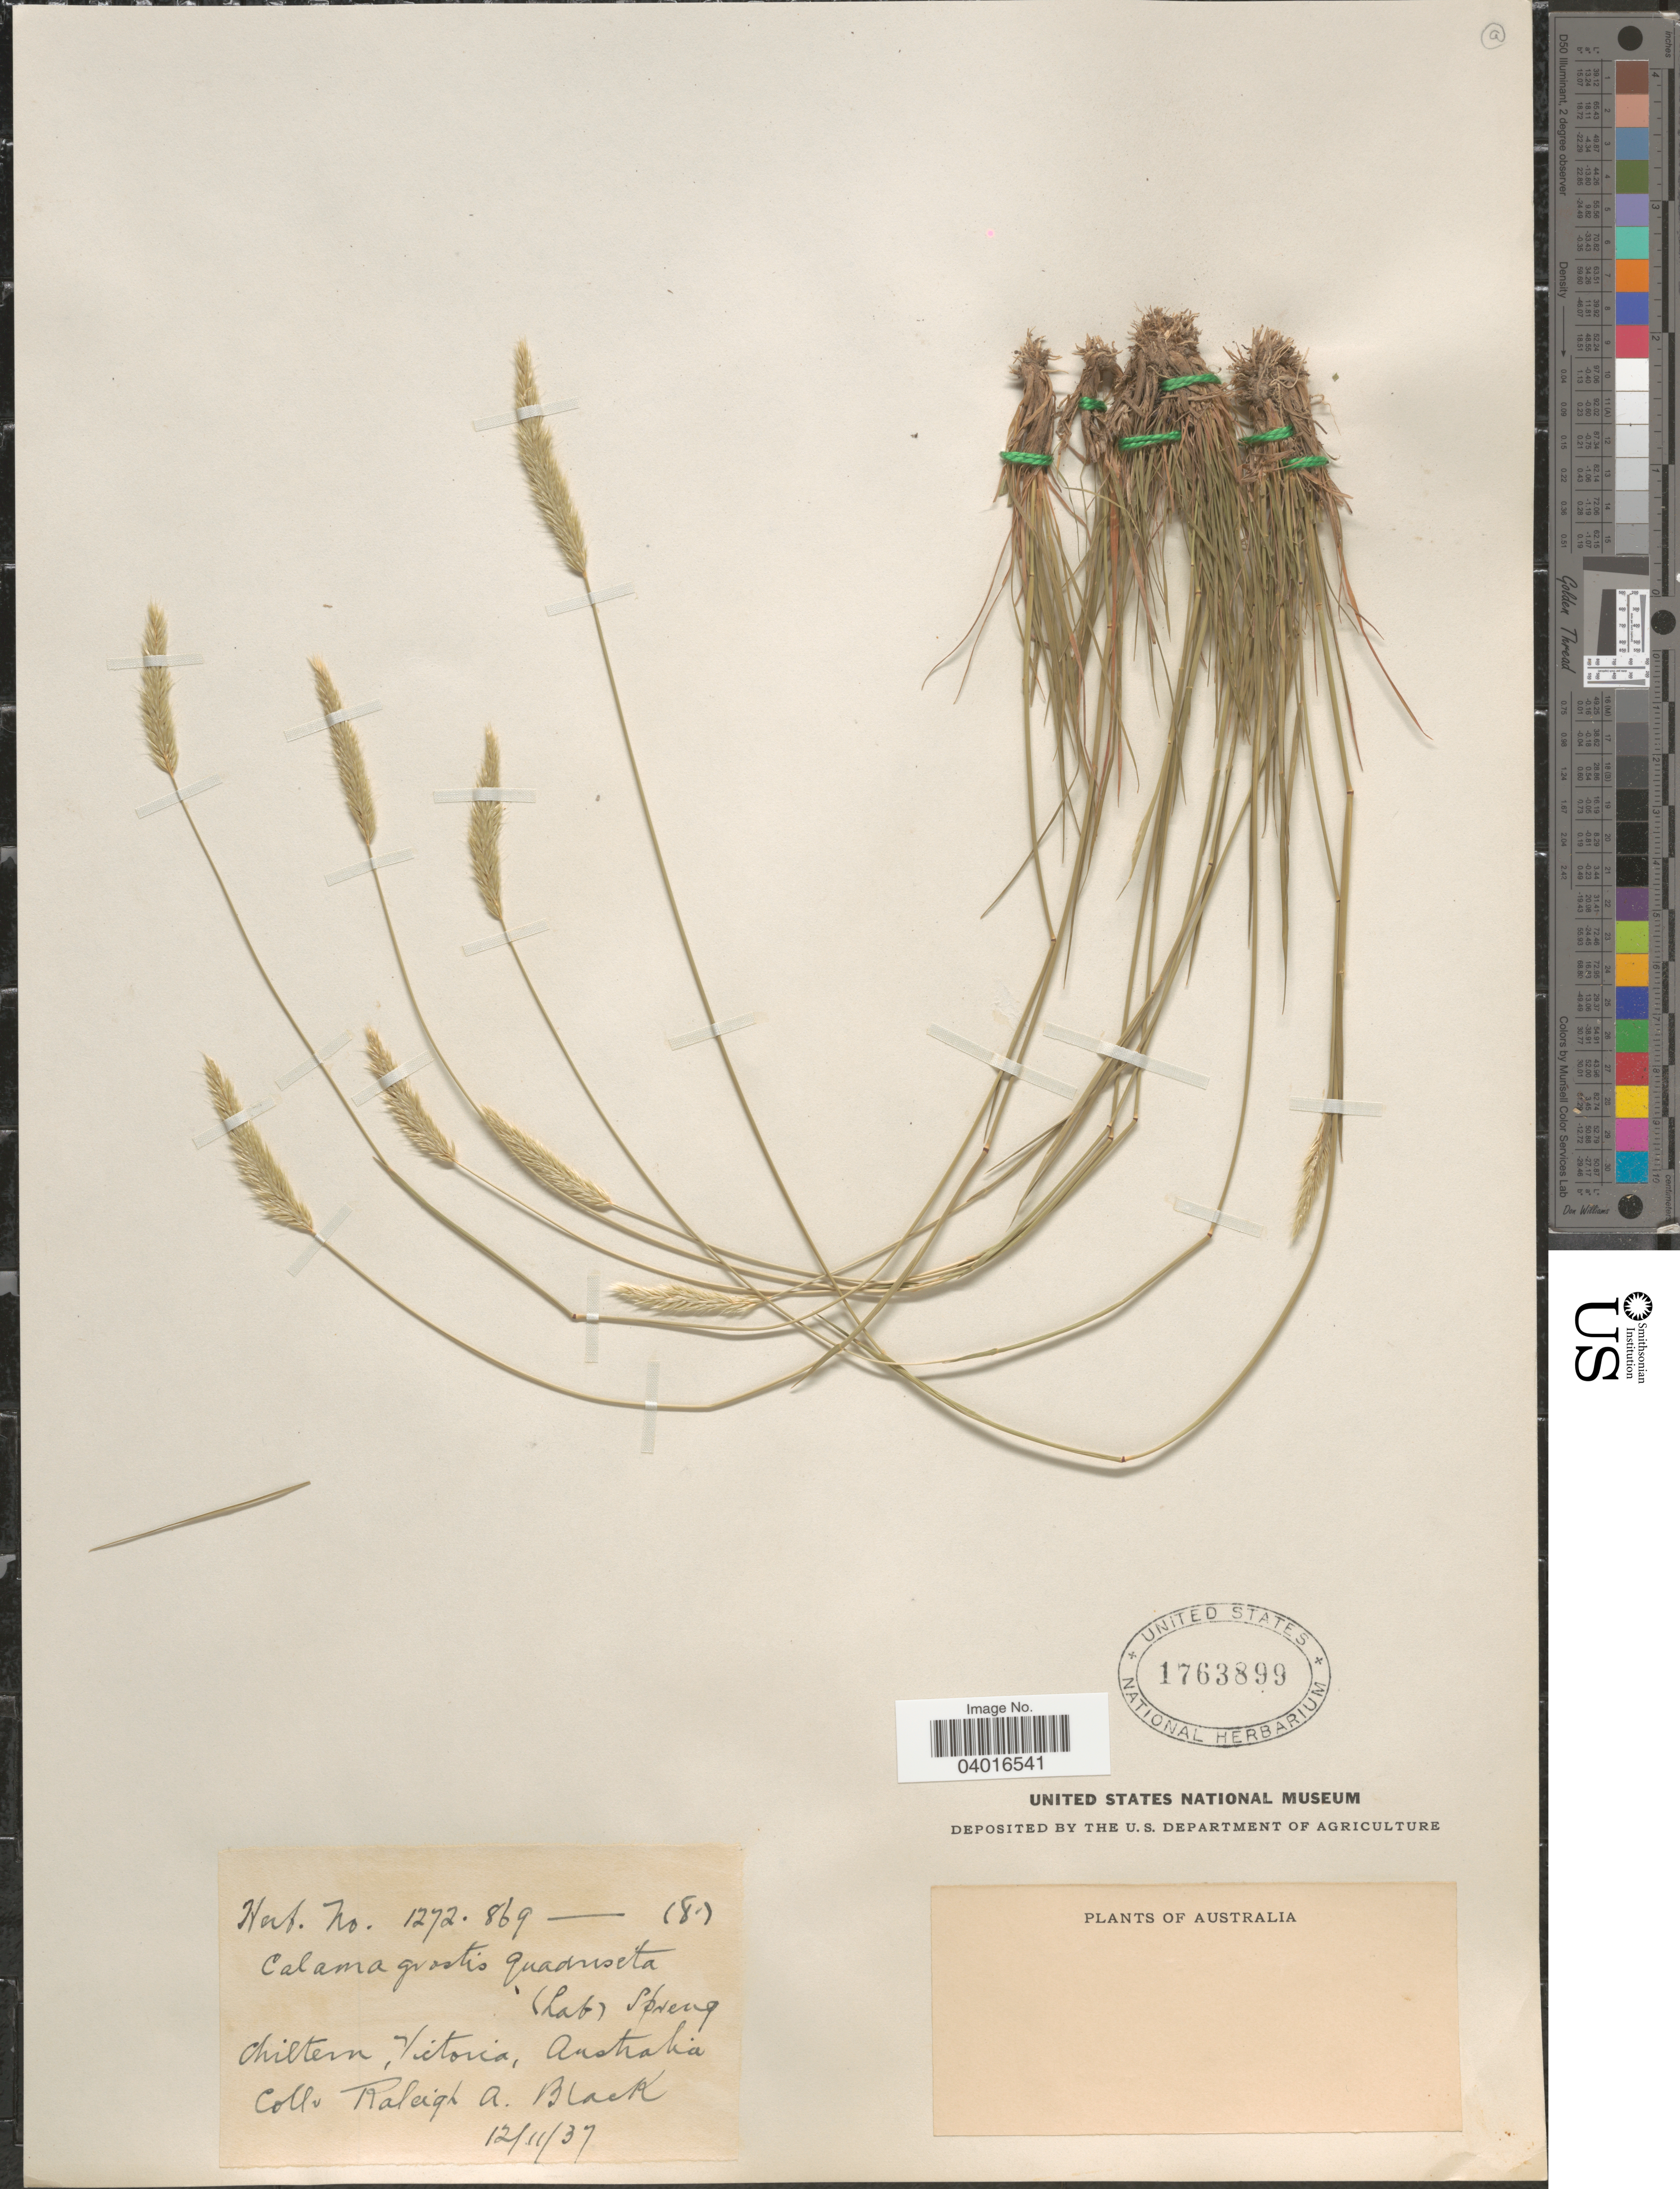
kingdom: Plantae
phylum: Tracheophyta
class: Liliopsida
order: Poales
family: Poaceae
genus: Dichelachne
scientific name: Dichelachne quadriseta ined.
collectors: R. A. Black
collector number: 1272.869/(8)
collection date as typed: Transcribed d/m/y: 12/11/37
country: Australia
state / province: Victoria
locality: Chiltern, Victoria.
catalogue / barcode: US 1763899